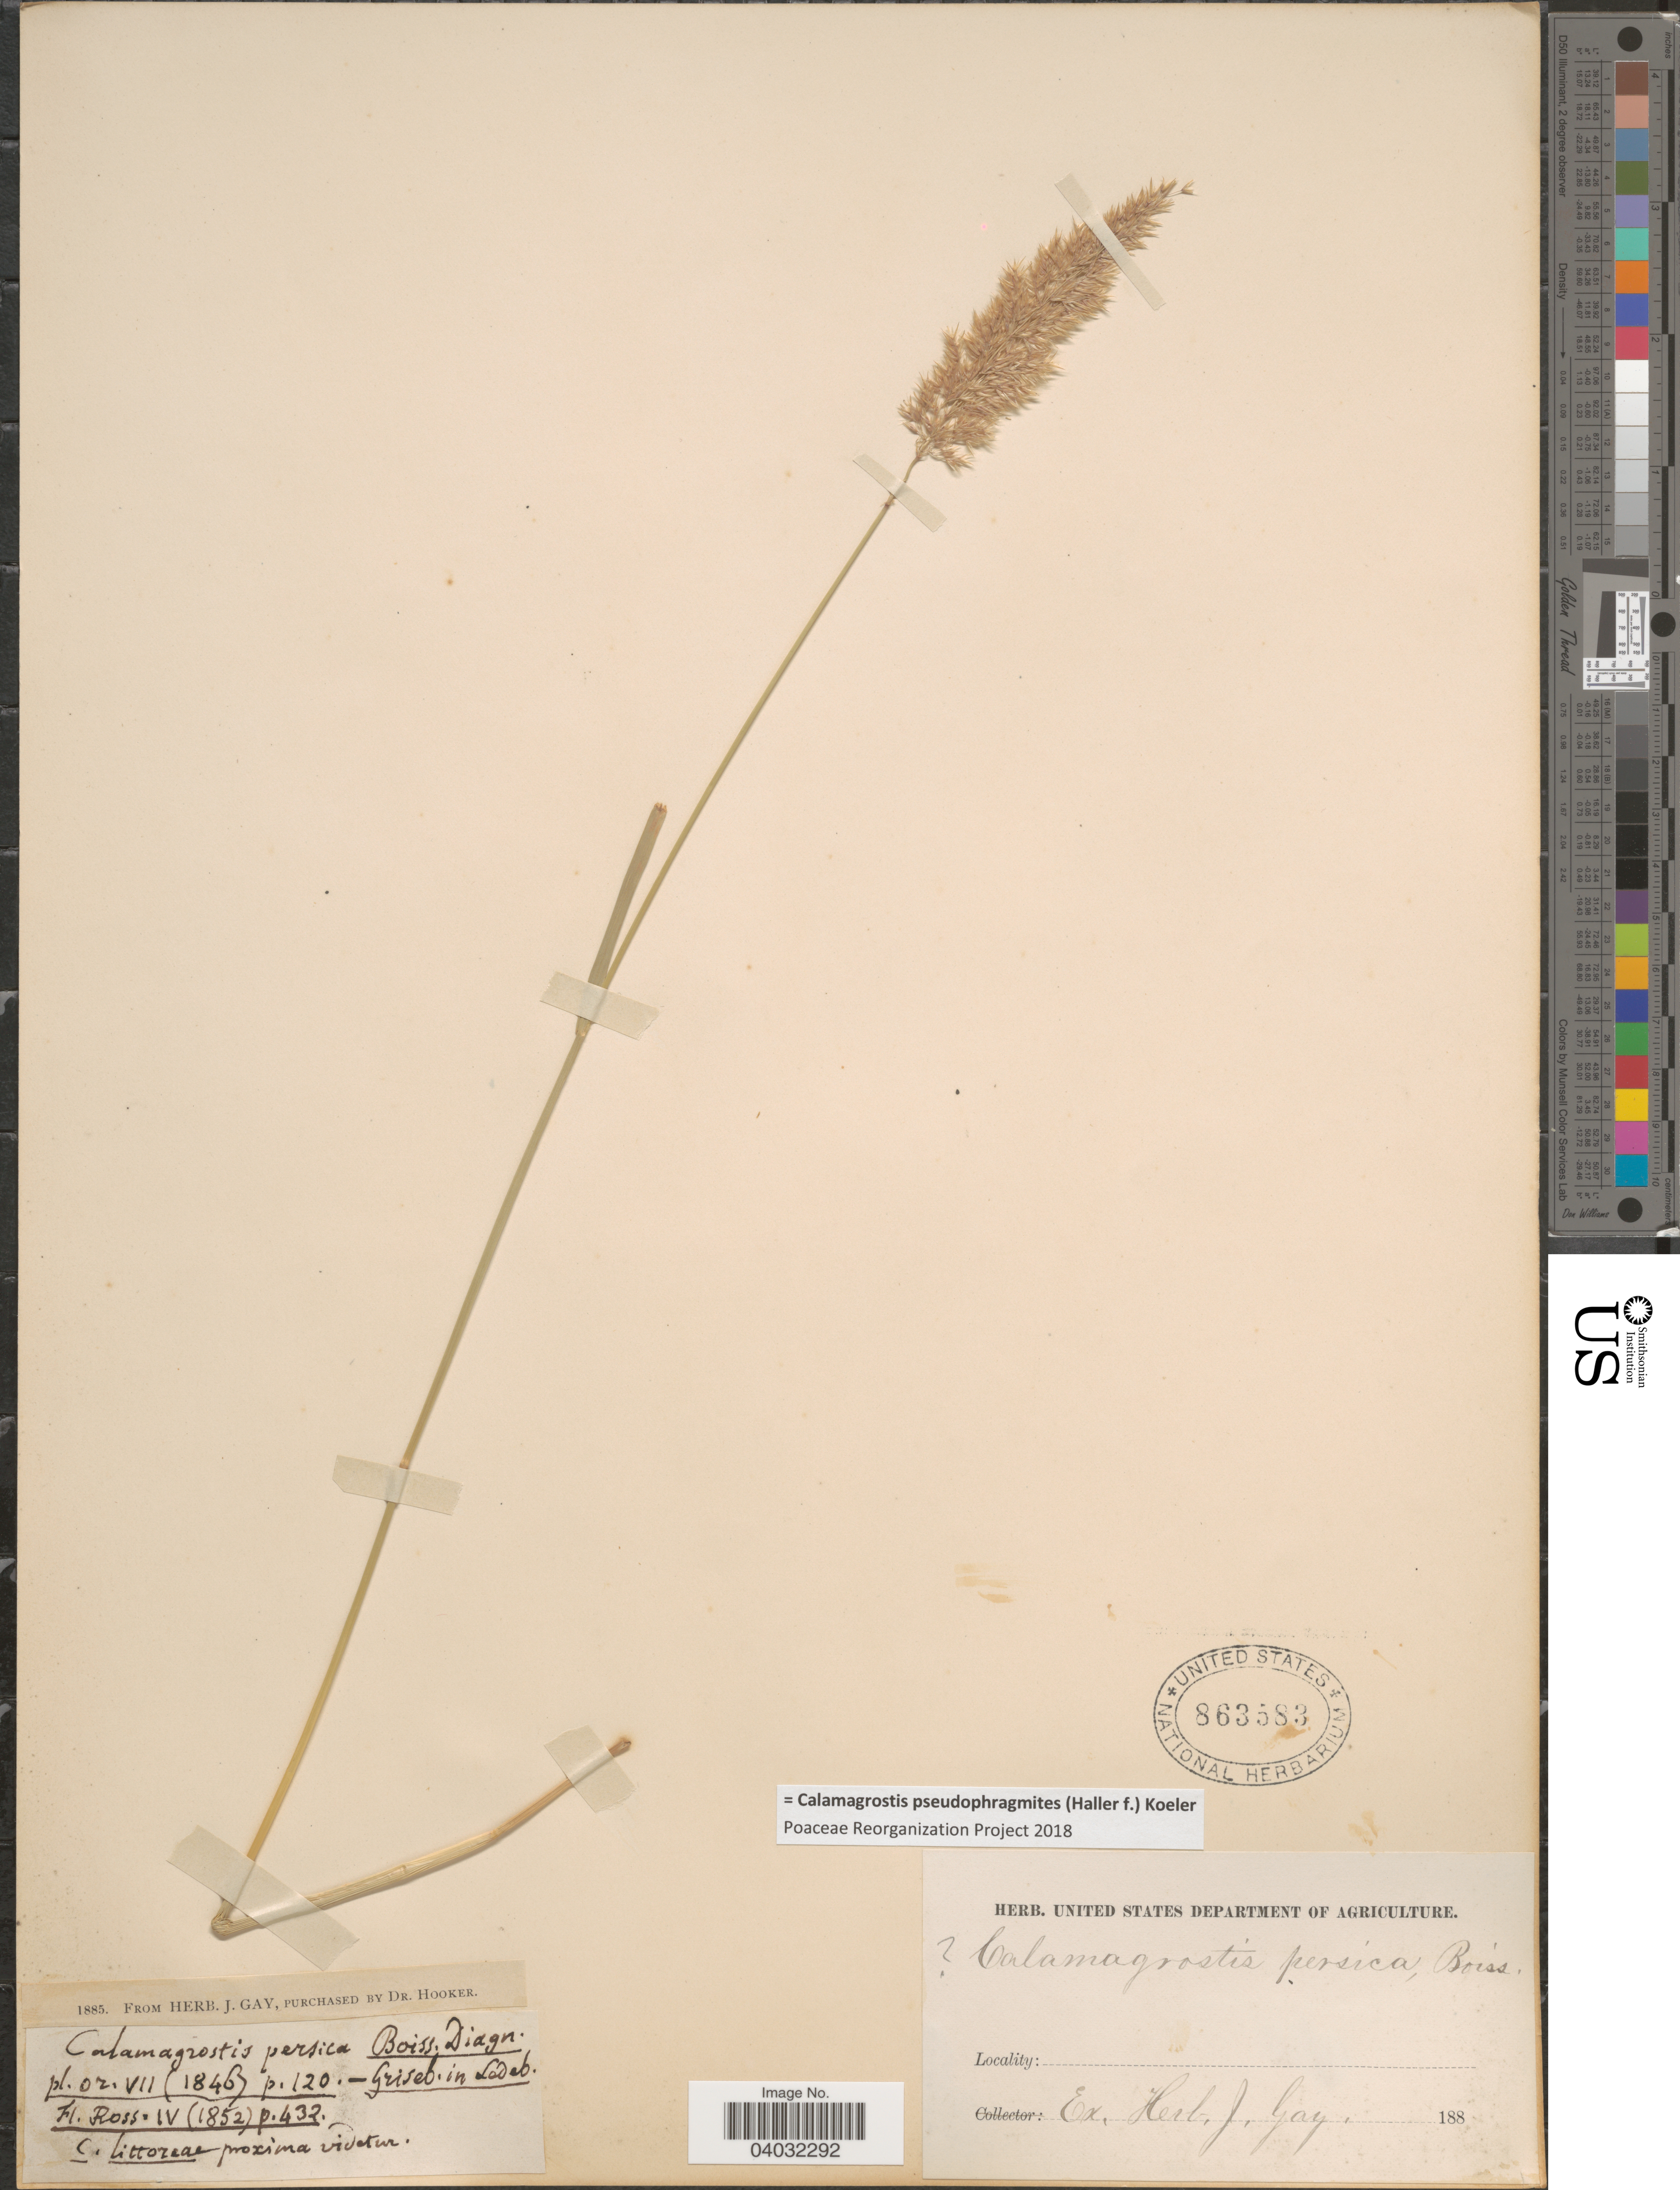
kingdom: Plantae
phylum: Tracheophyta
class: Liliopsida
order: Poales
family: Poaceae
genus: Calamagrostis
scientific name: Calamagrostis pseudophragmites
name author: (Haller f.) Koeler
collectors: ex herb. J. Gay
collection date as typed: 188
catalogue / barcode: US 863583